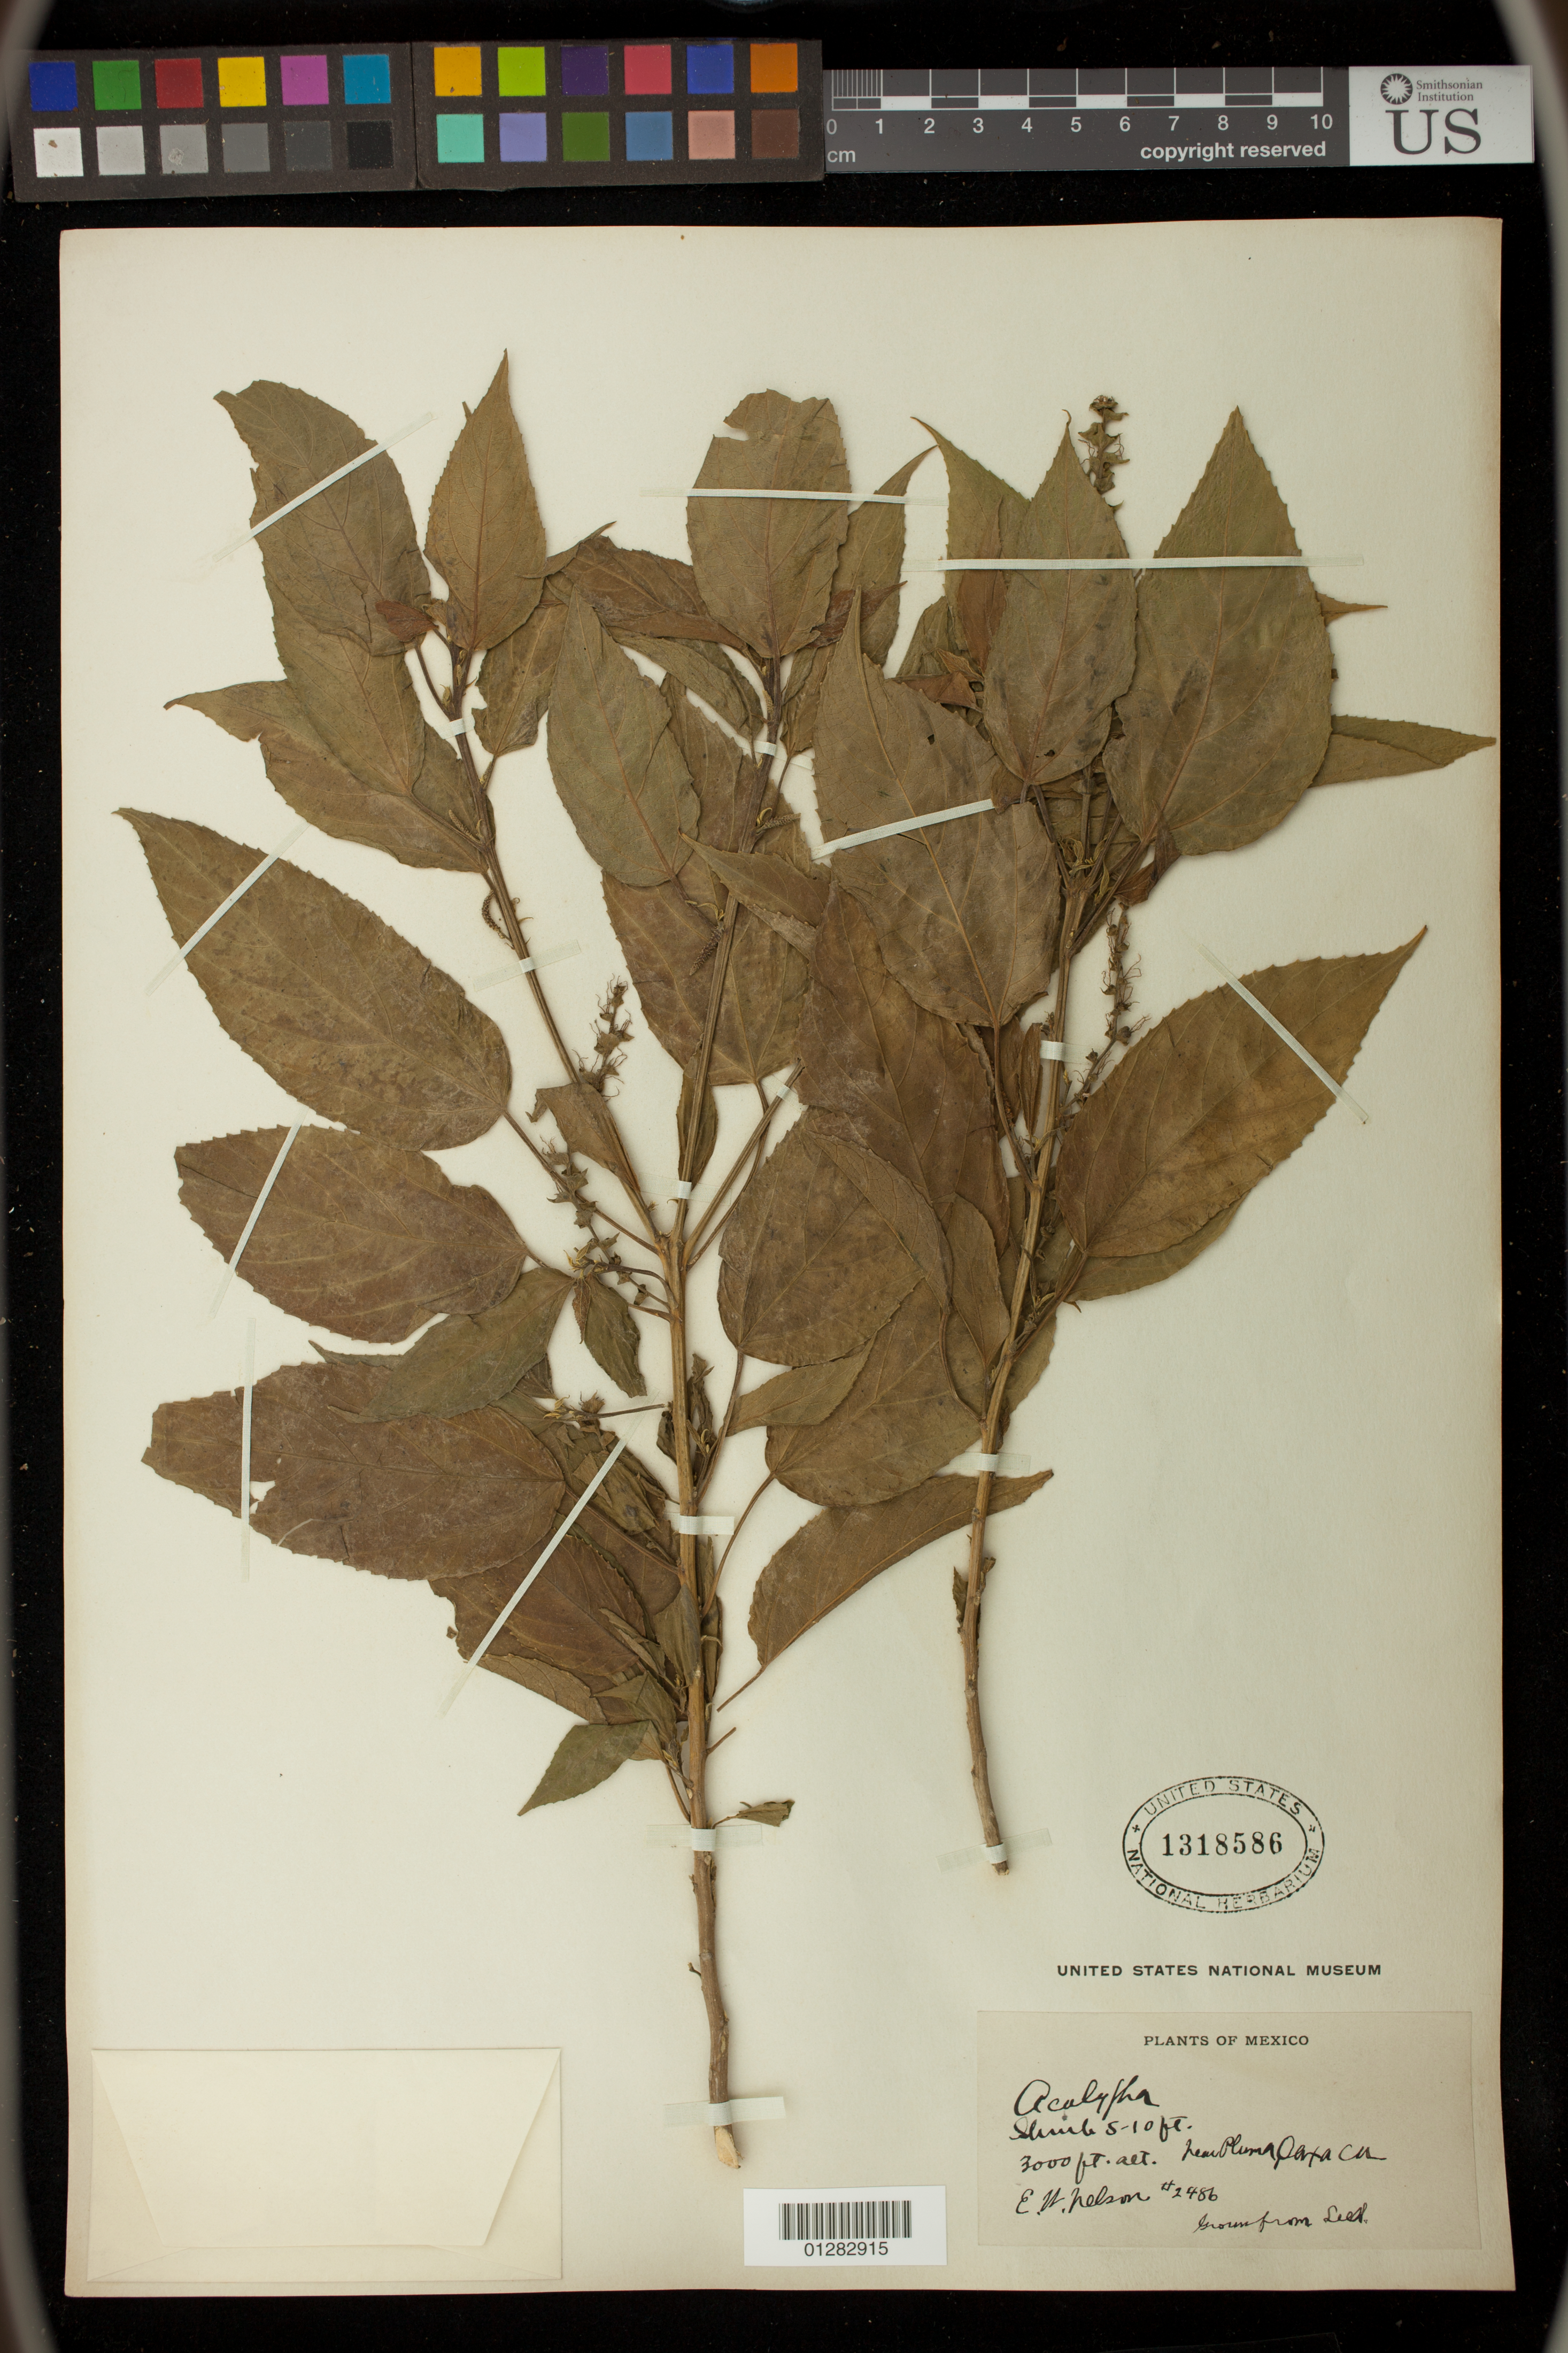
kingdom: Plantae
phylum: Tracheophyta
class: Magnoliopsida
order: Malpighiales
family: Euphorbiaceae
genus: Acalypha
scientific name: Acalypha sp.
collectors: E. N. Nelson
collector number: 2486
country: Mexico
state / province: Oaxaca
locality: near Pluma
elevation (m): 914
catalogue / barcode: US 1318586